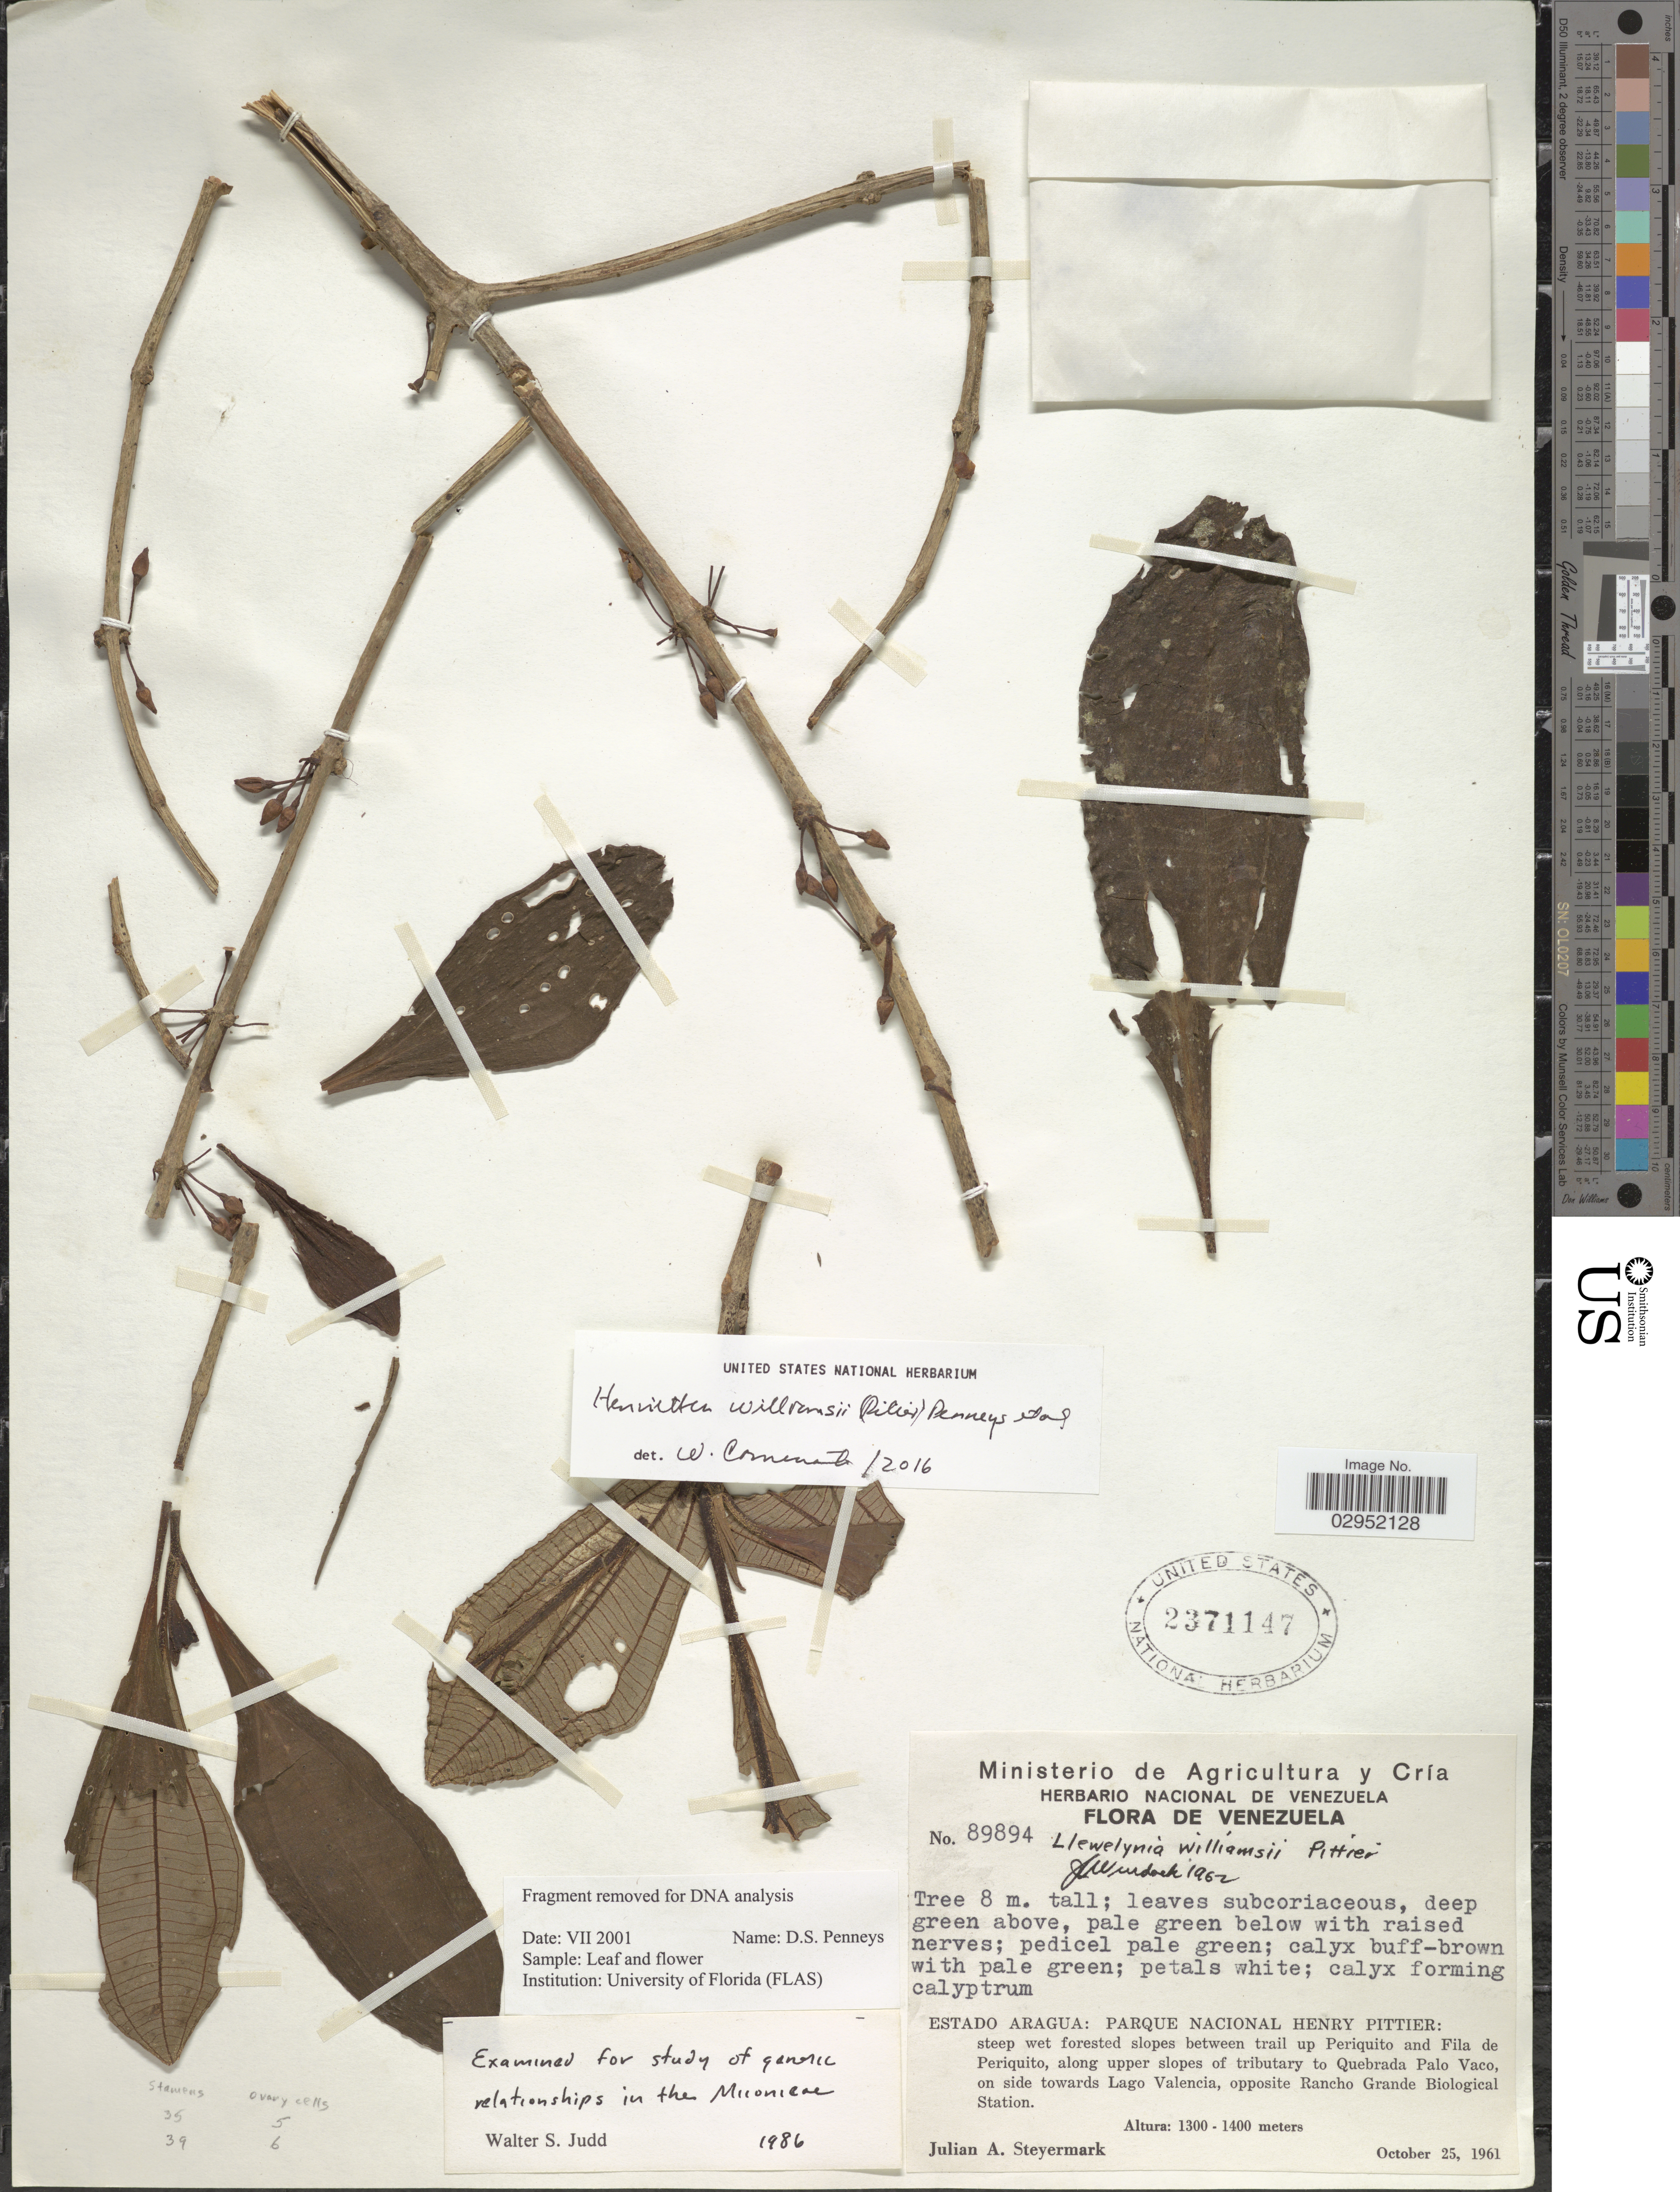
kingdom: Plantae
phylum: Tracheophyta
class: Magnoliopsida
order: Myrtales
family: Melastomataceae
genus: Henriettea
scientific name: Henriettea williamsii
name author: (Pittier) Penneys et al.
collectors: J. Steyermark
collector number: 89894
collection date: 1961-10-25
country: Venezuela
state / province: Aragua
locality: Parque Nacional Henry Pittier: steep wet forested slopes between trail up Periquito and Fila de Periquito, along upper slopes of tributary to Quebrada Palo Vaco, on side towards Lago Valencia, opposite Rancho Grande Biological Station.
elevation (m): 1300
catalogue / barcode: US 2371147